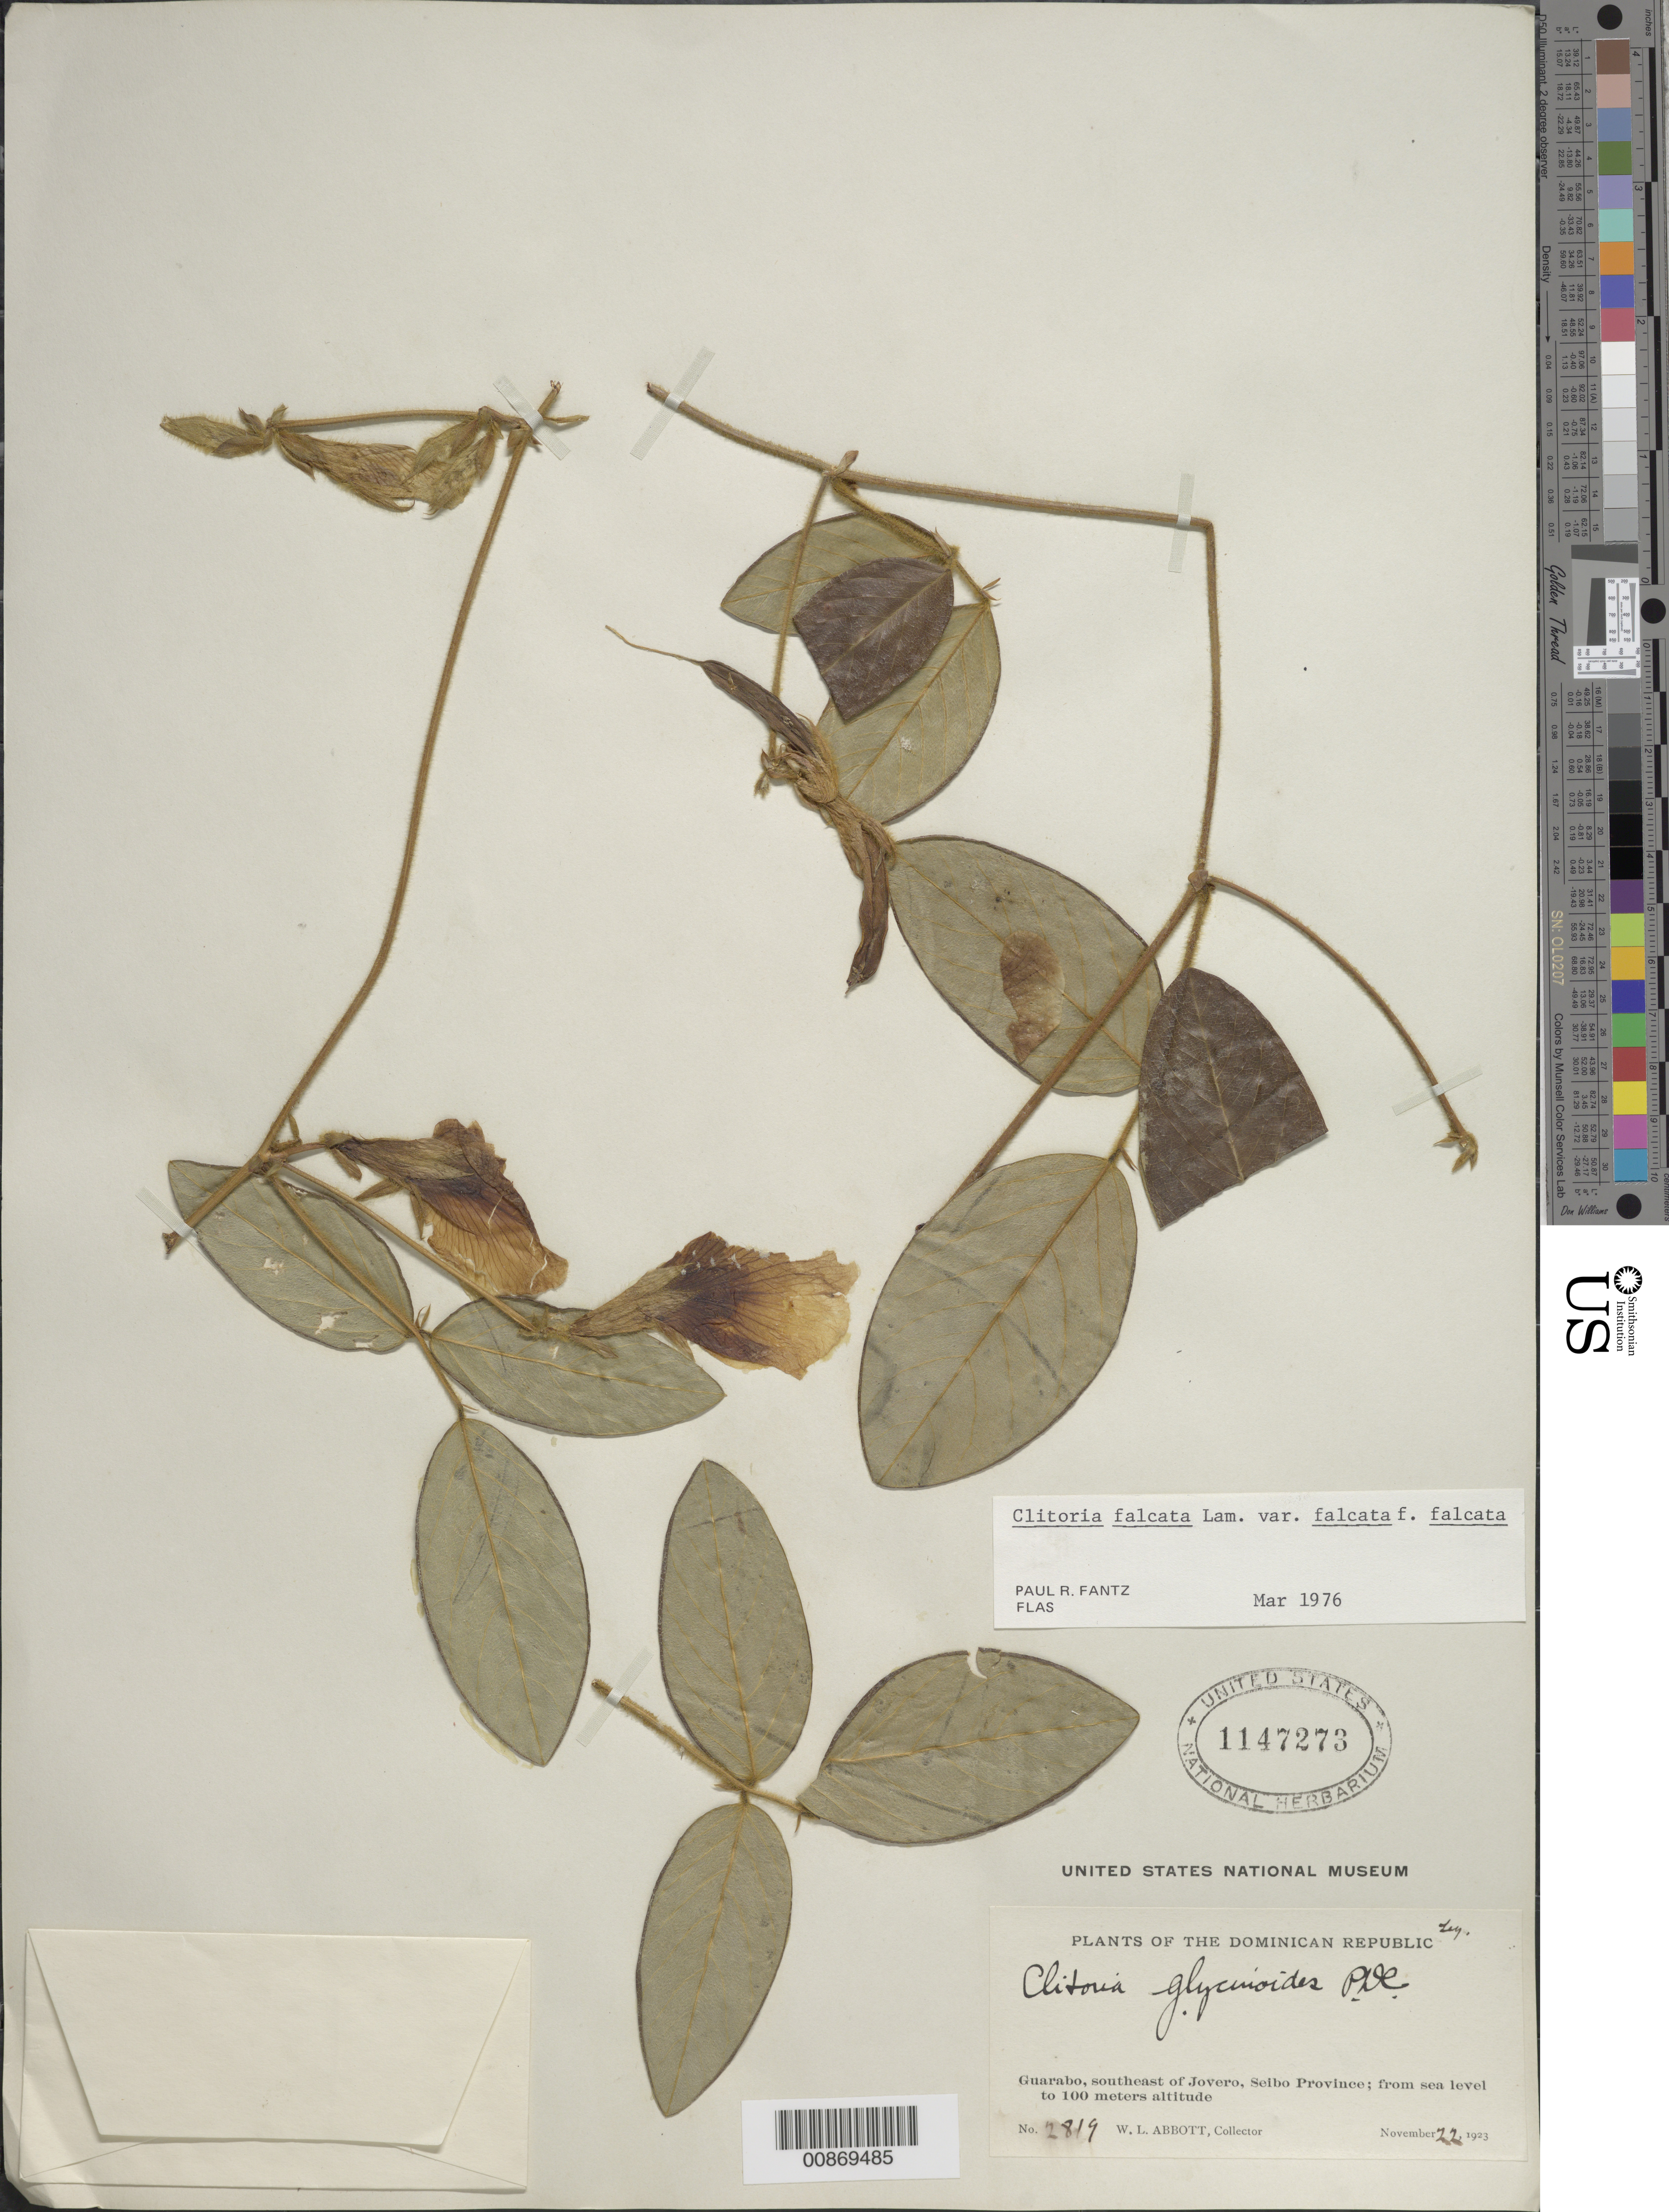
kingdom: Plantae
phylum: Tracheophyta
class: Magnoliopsida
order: Fabales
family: Fabaceae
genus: Clitoria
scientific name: Clitoria rubiginosa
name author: Juss.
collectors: W. L. Abbott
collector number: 2819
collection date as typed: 22 Nov 1923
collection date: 1923-11-22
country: Dominican Republic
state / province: El Seibo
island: Hispaniola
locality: Guarabo, southeast of Jovero.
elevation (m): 0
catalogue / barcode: US 1147273